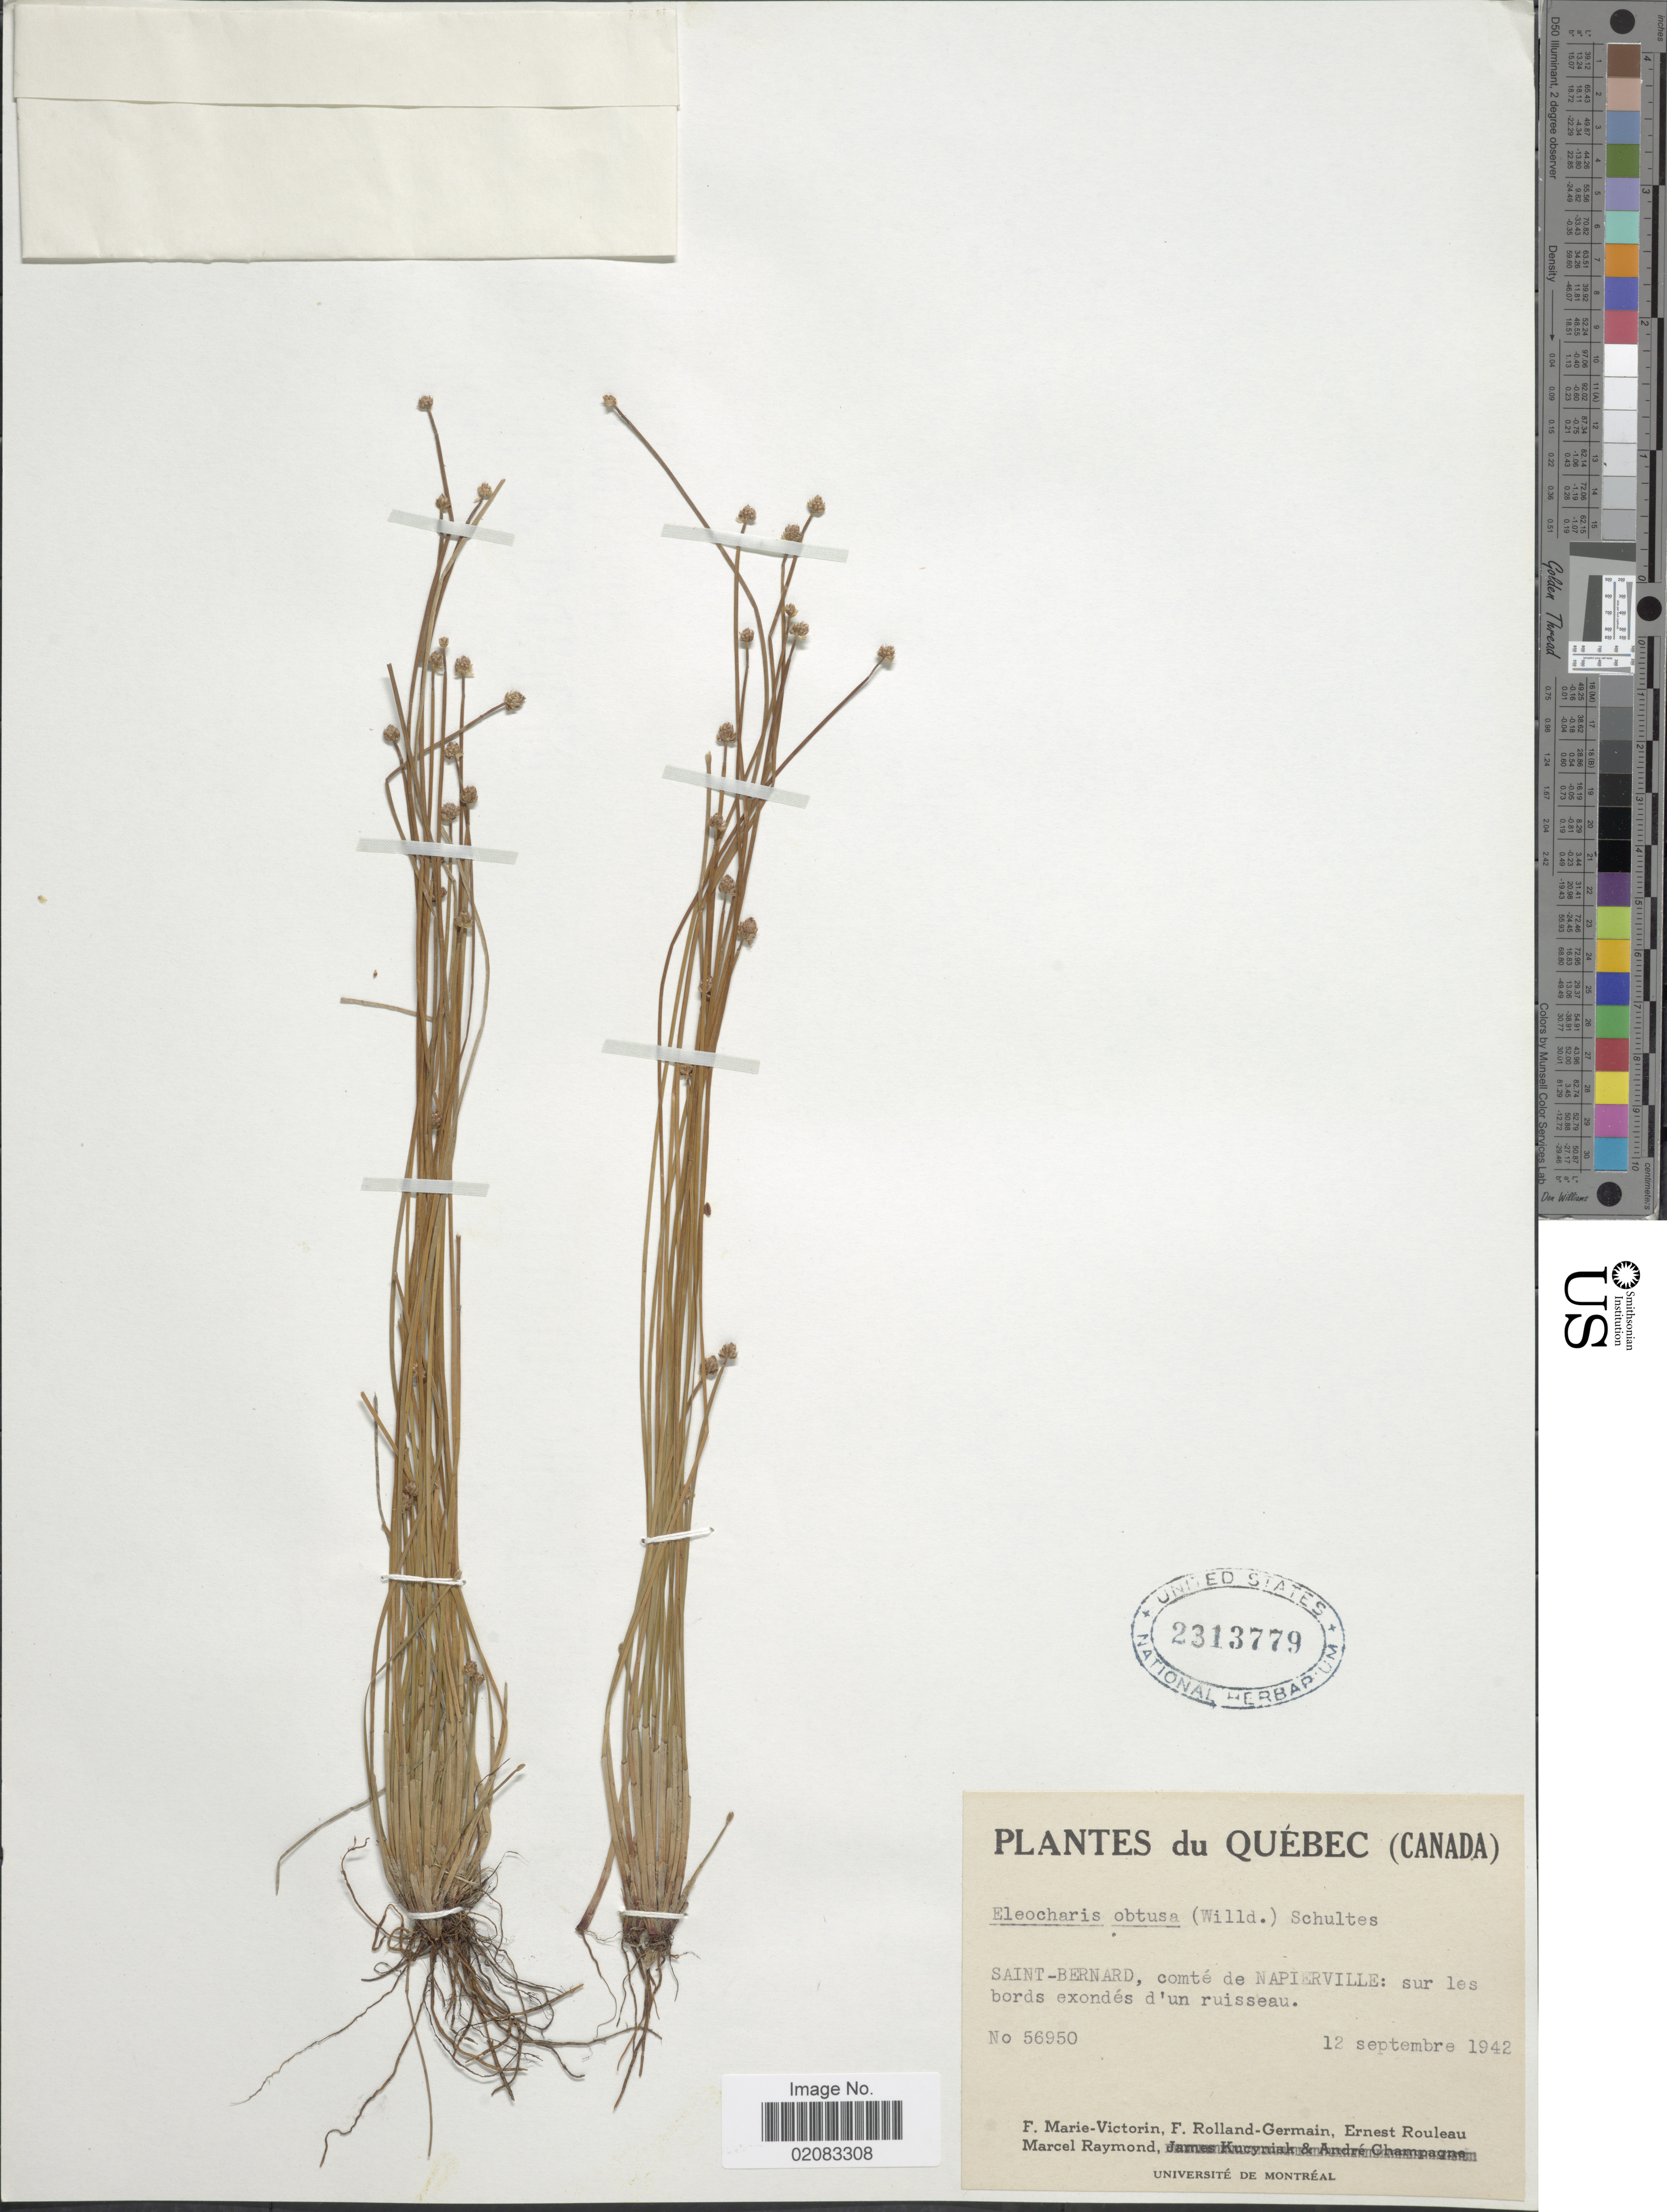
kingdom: Plantae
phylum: Tracheophyta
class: Liliopsida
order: Poales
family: Cyperaceae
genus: Eleocharis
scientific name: Eleocharis obtusa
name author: (Willd.) Schult.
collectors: F. Marie-Victorin, Rolland-Germain, E. Rouleau & M. Raymond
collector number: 56950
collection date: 1942-09-12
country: Canada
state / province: Quebec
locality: Saint-Bernard, comté de Napierville: sur les bords exondés d'un ruisseau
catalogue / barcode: US 2313779